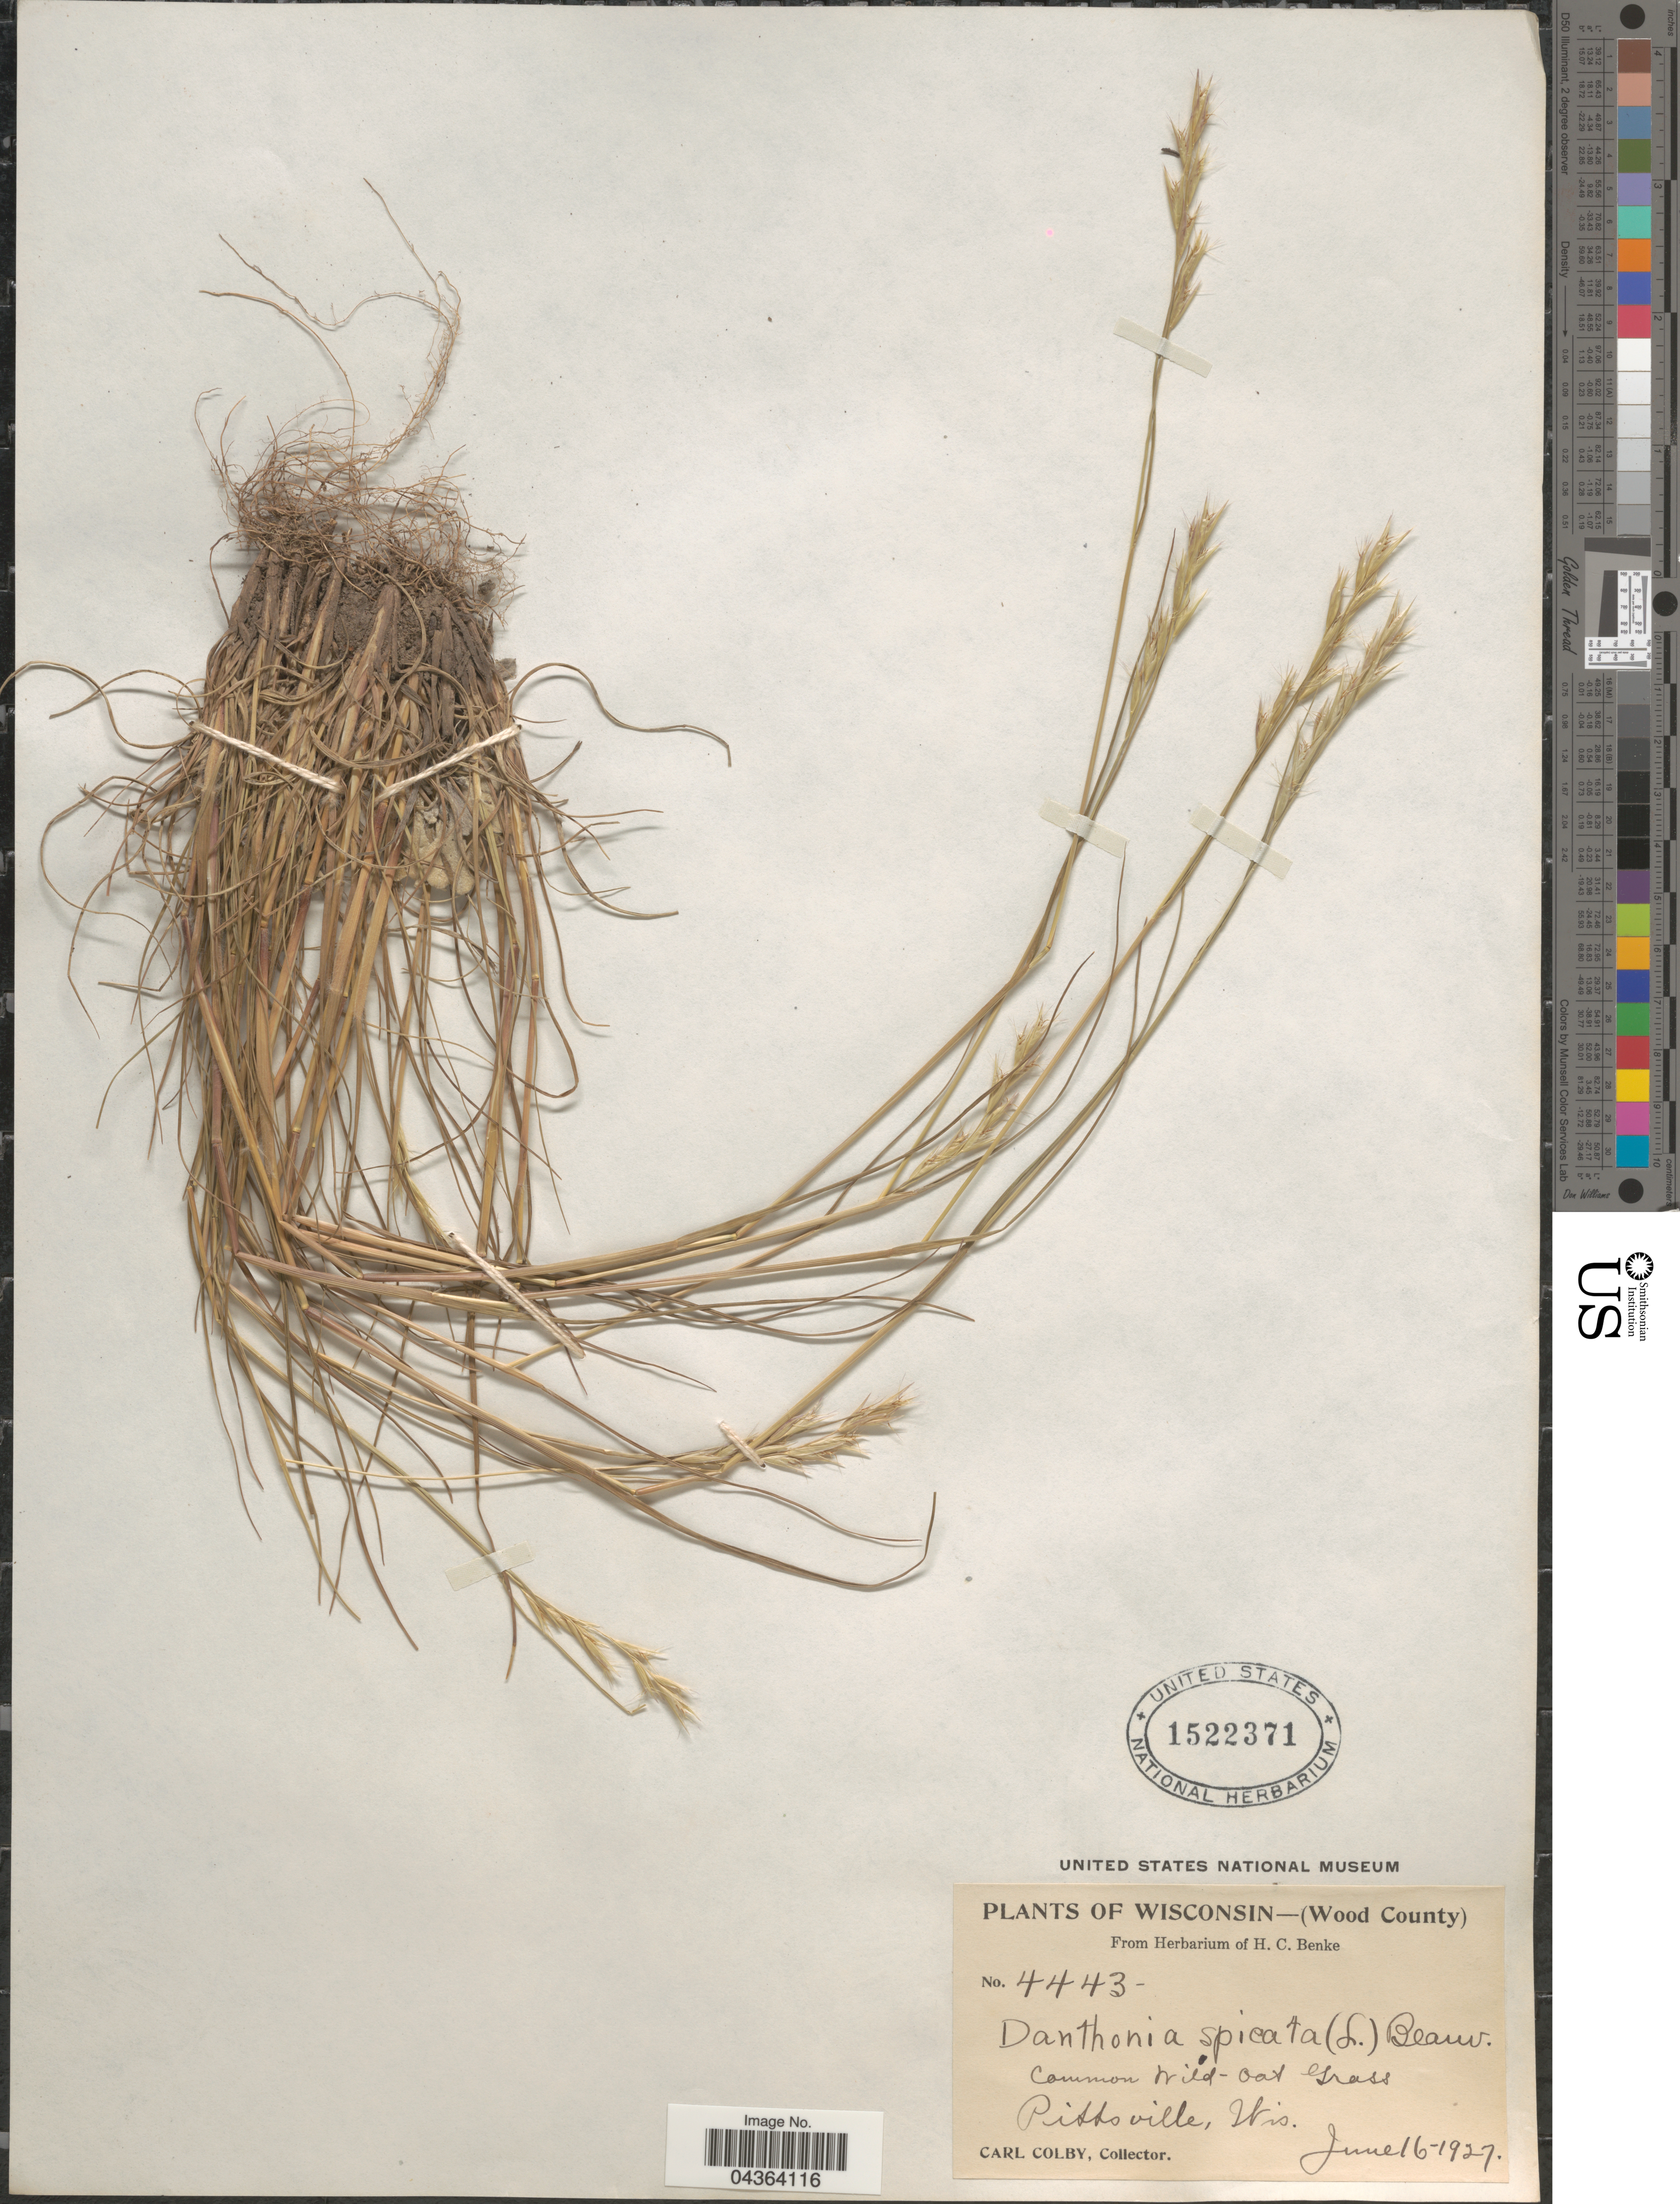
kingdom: Plantae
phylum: Tracheophyta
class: Liliopsida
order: Poales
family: Poaceae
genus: Danthonia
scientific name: Danthonia spicata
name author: (L.) P. Beauv. ex Roem. & Schult.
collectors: C. Colby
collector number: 4443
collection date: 1927-06-16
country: United States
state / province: Wisconsin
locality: (Wood County). Pittsville.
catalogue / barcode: US 1522371